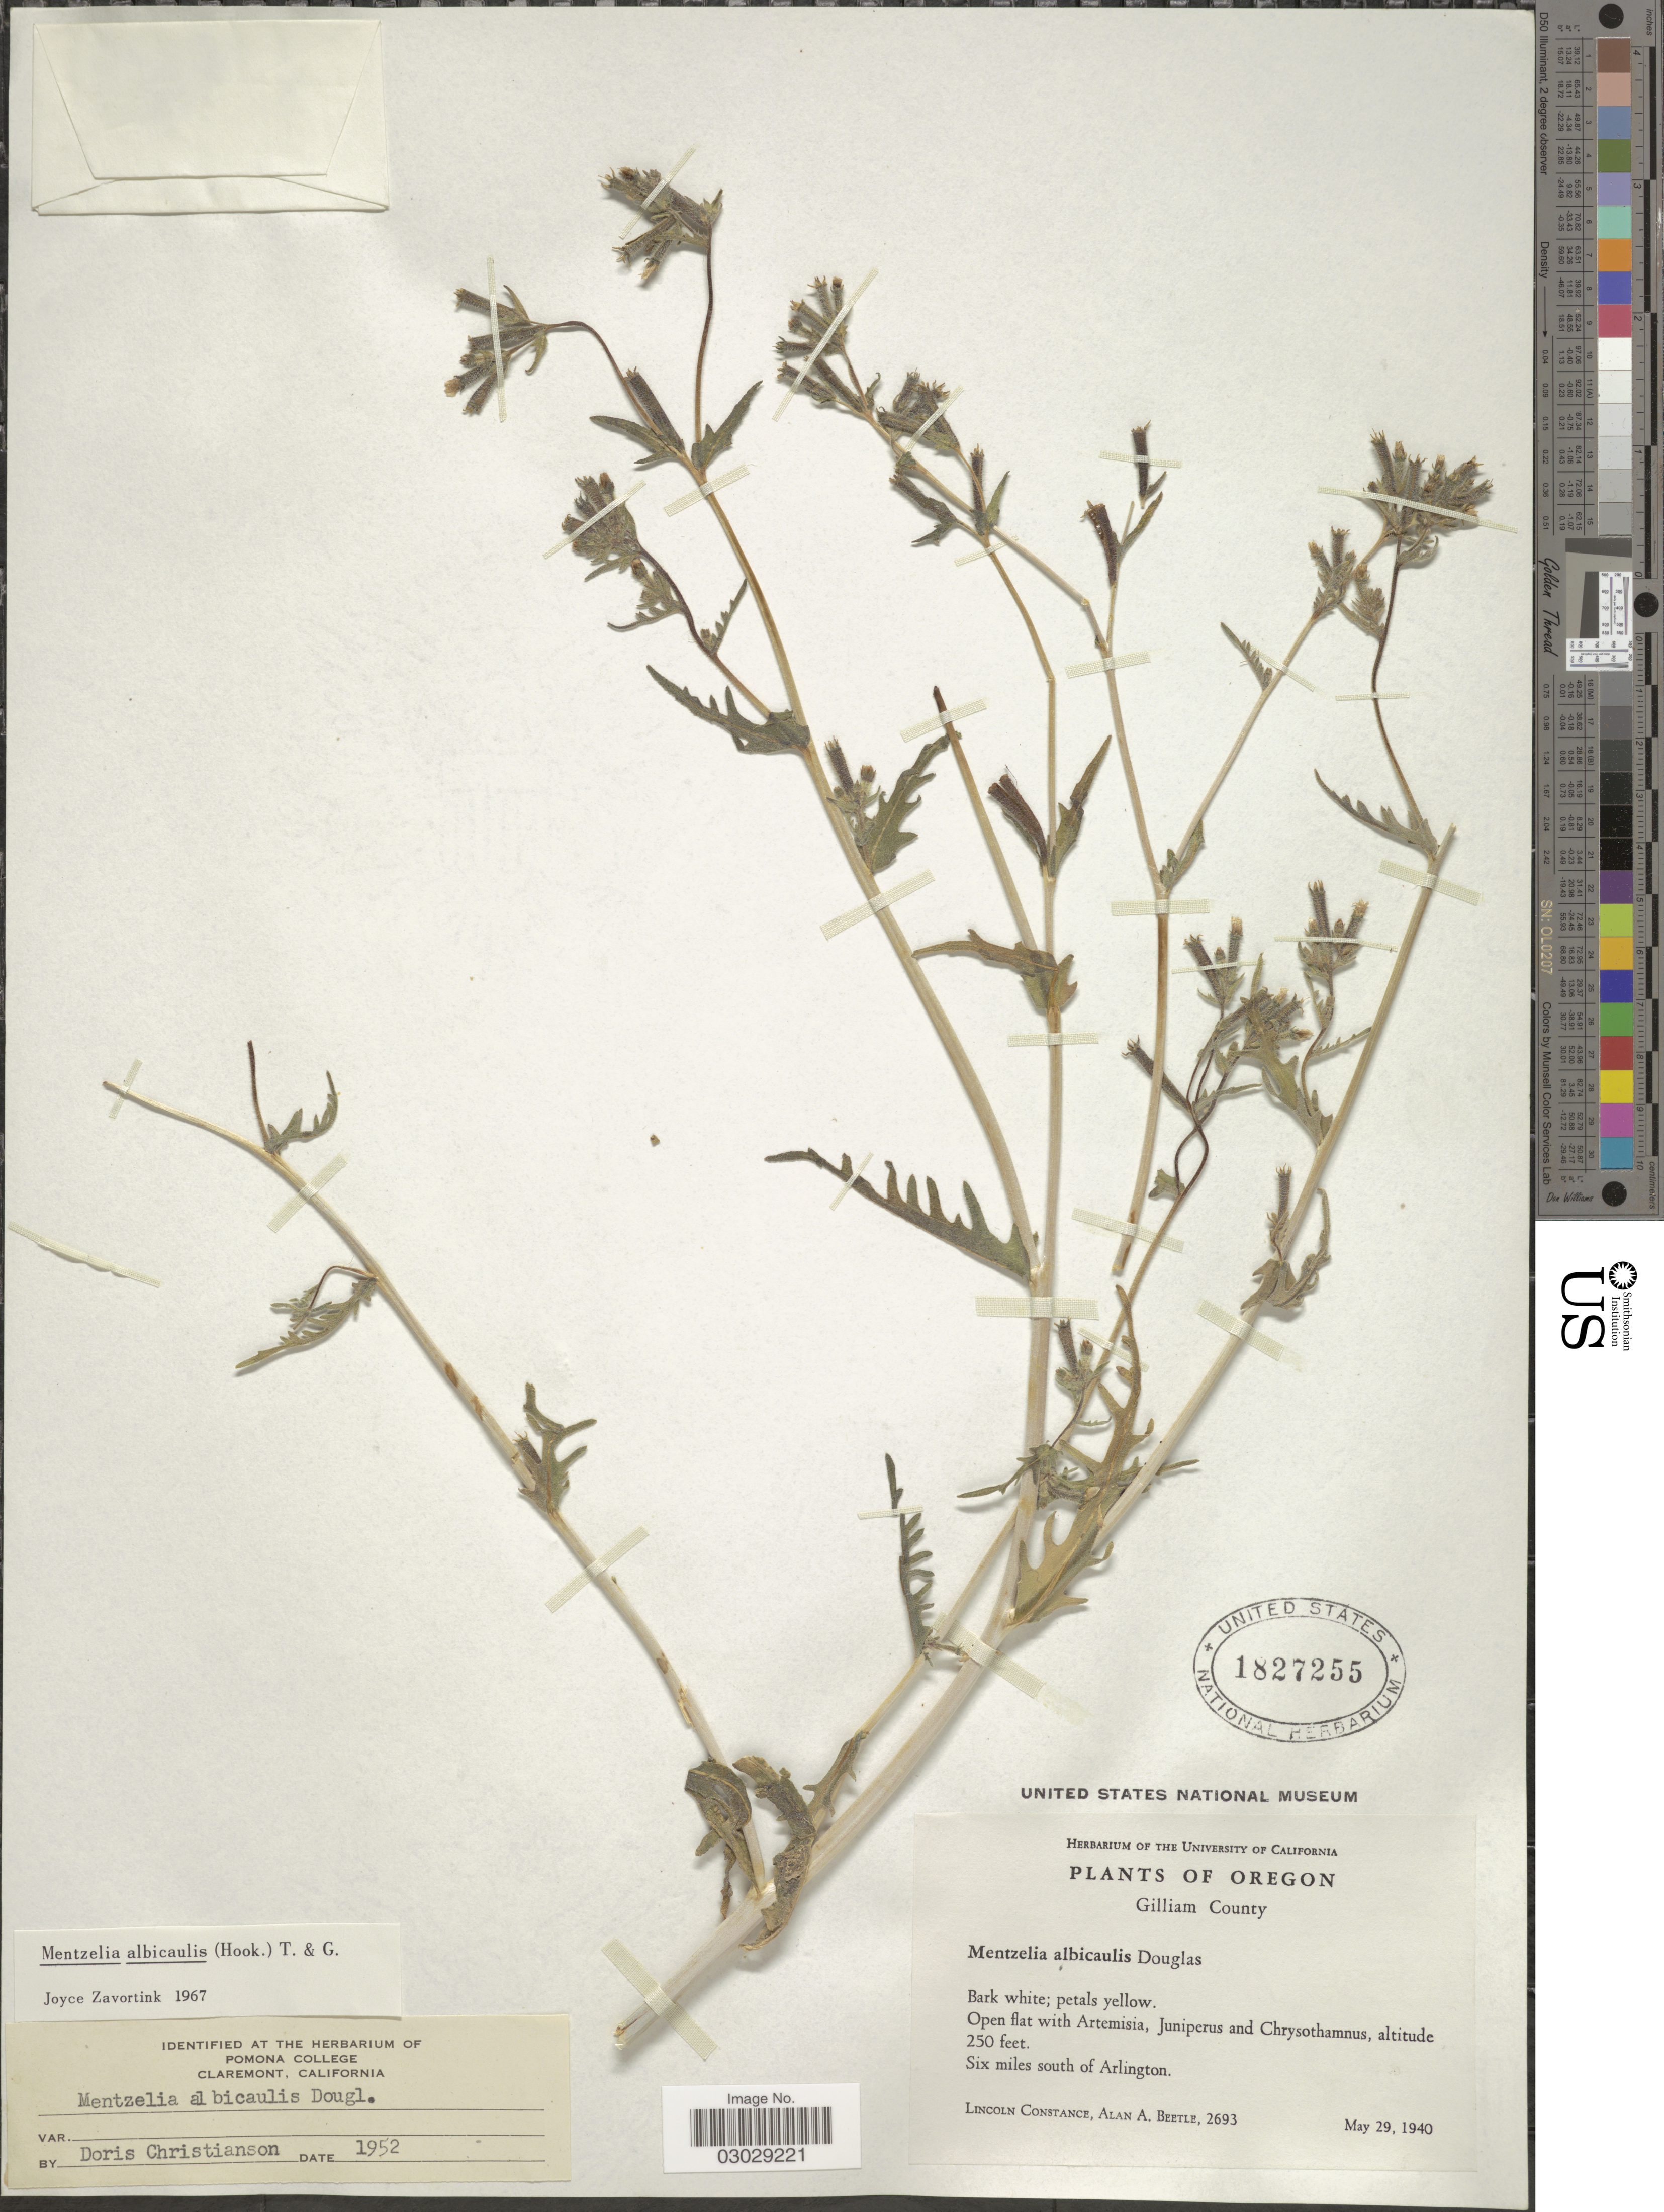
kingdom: Plantae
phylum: Tracheophyta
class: Magnoliopsida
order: Cornales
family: Loasaceae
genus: Mentzelia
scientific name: Mentzelia albicaulis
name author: (Douglas ex Hook.) Douglas ex Torr. & A. Gray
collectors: L. Constance & A. A. Beetle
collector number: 2693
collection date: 1940-05-29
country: United States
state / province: Oregon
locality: Gilliam County. Six miles south of Arlington.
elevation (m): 76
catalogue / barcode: US 1827255